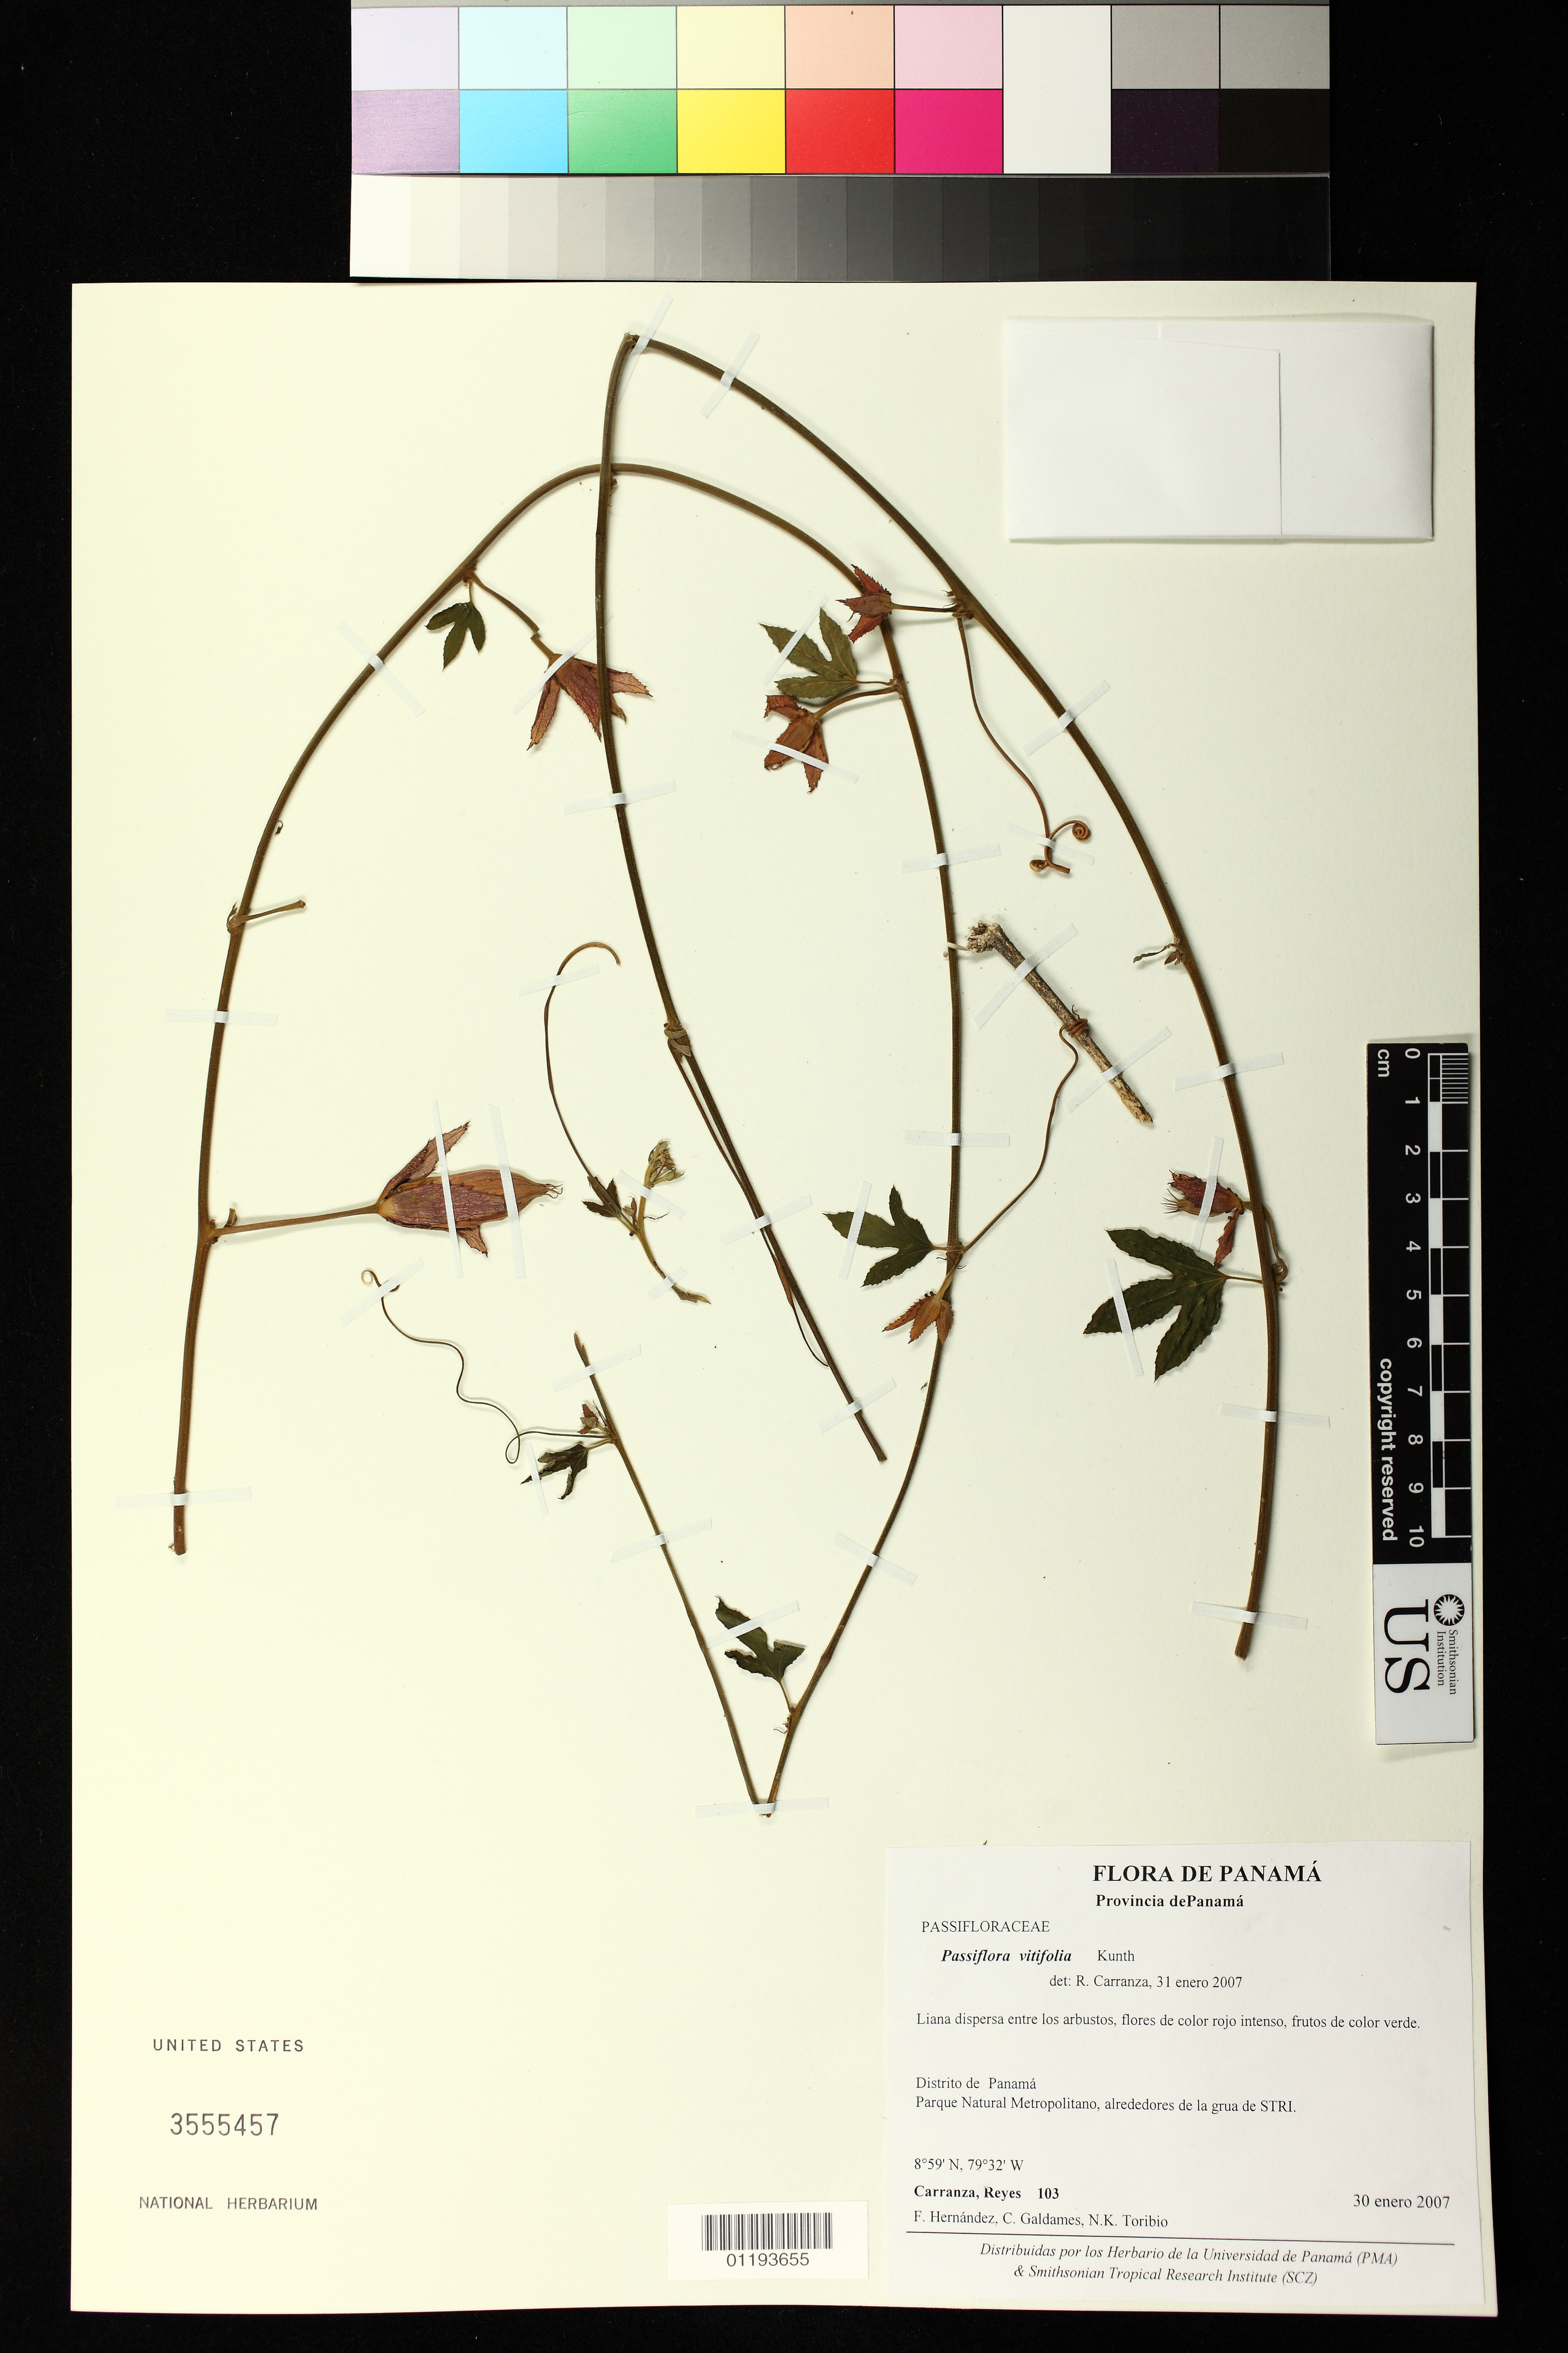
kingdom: Plantae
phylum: Tracheophyta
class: Magnoliopsida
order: Malpighiales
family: Passifloraceae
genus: Passiflora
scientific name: Passiflora vitifolia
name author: Kunth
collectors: R. Carranza, F. Hernández, C. Galdames & N. K. Toribio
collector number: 103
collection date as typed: Jan 30 2007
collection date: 2007-01-30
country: Panama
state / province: Panamá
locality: Distrito de Panama Parque Natural Metropolitano, alrededores de la grua de STRI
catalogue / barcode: US 3555457